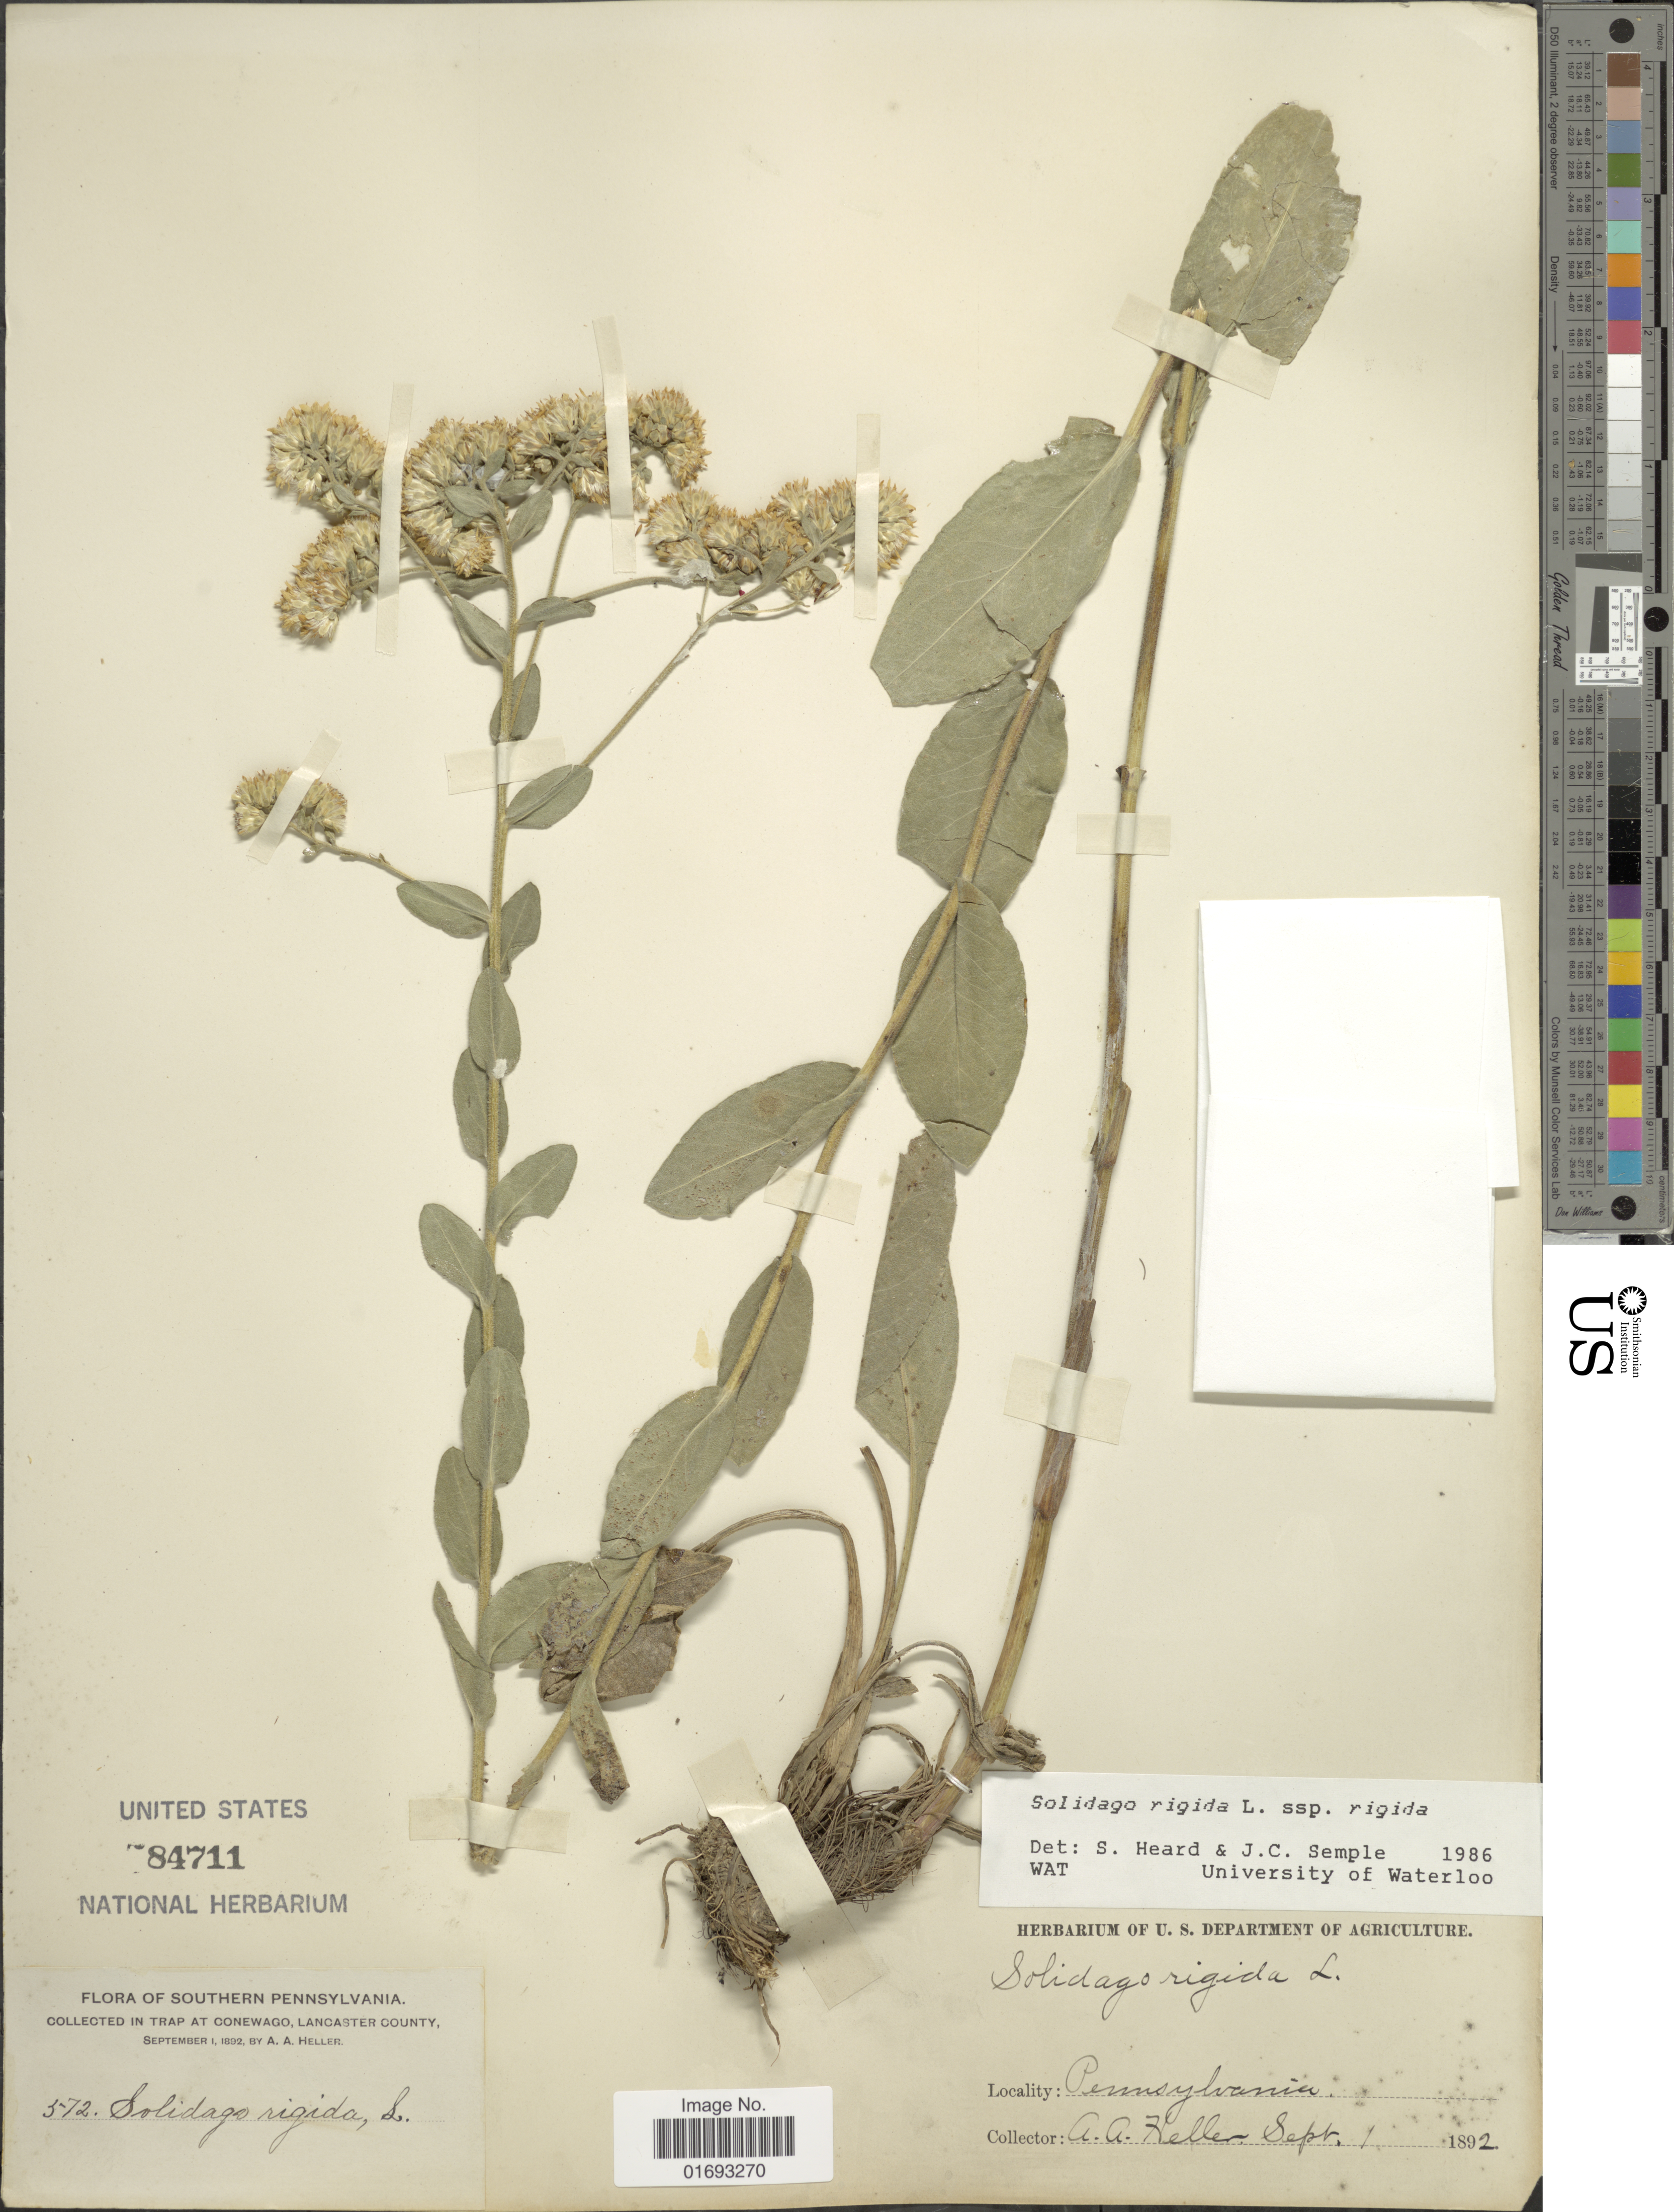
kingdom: Plantae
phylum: Tracheophyta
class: Magnoliopsida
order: Asterales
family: Asteraceae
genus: Oligoneuron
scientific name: Oligoneuron rigidum var. rigidum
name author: (L.) Small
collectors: A. A. Heller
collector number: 572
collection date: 1892-09-01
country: United States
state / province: Pennsylvania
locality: Southern Pennsylvania, Trap at Conewago, Lancaster County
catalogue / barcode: US 784711